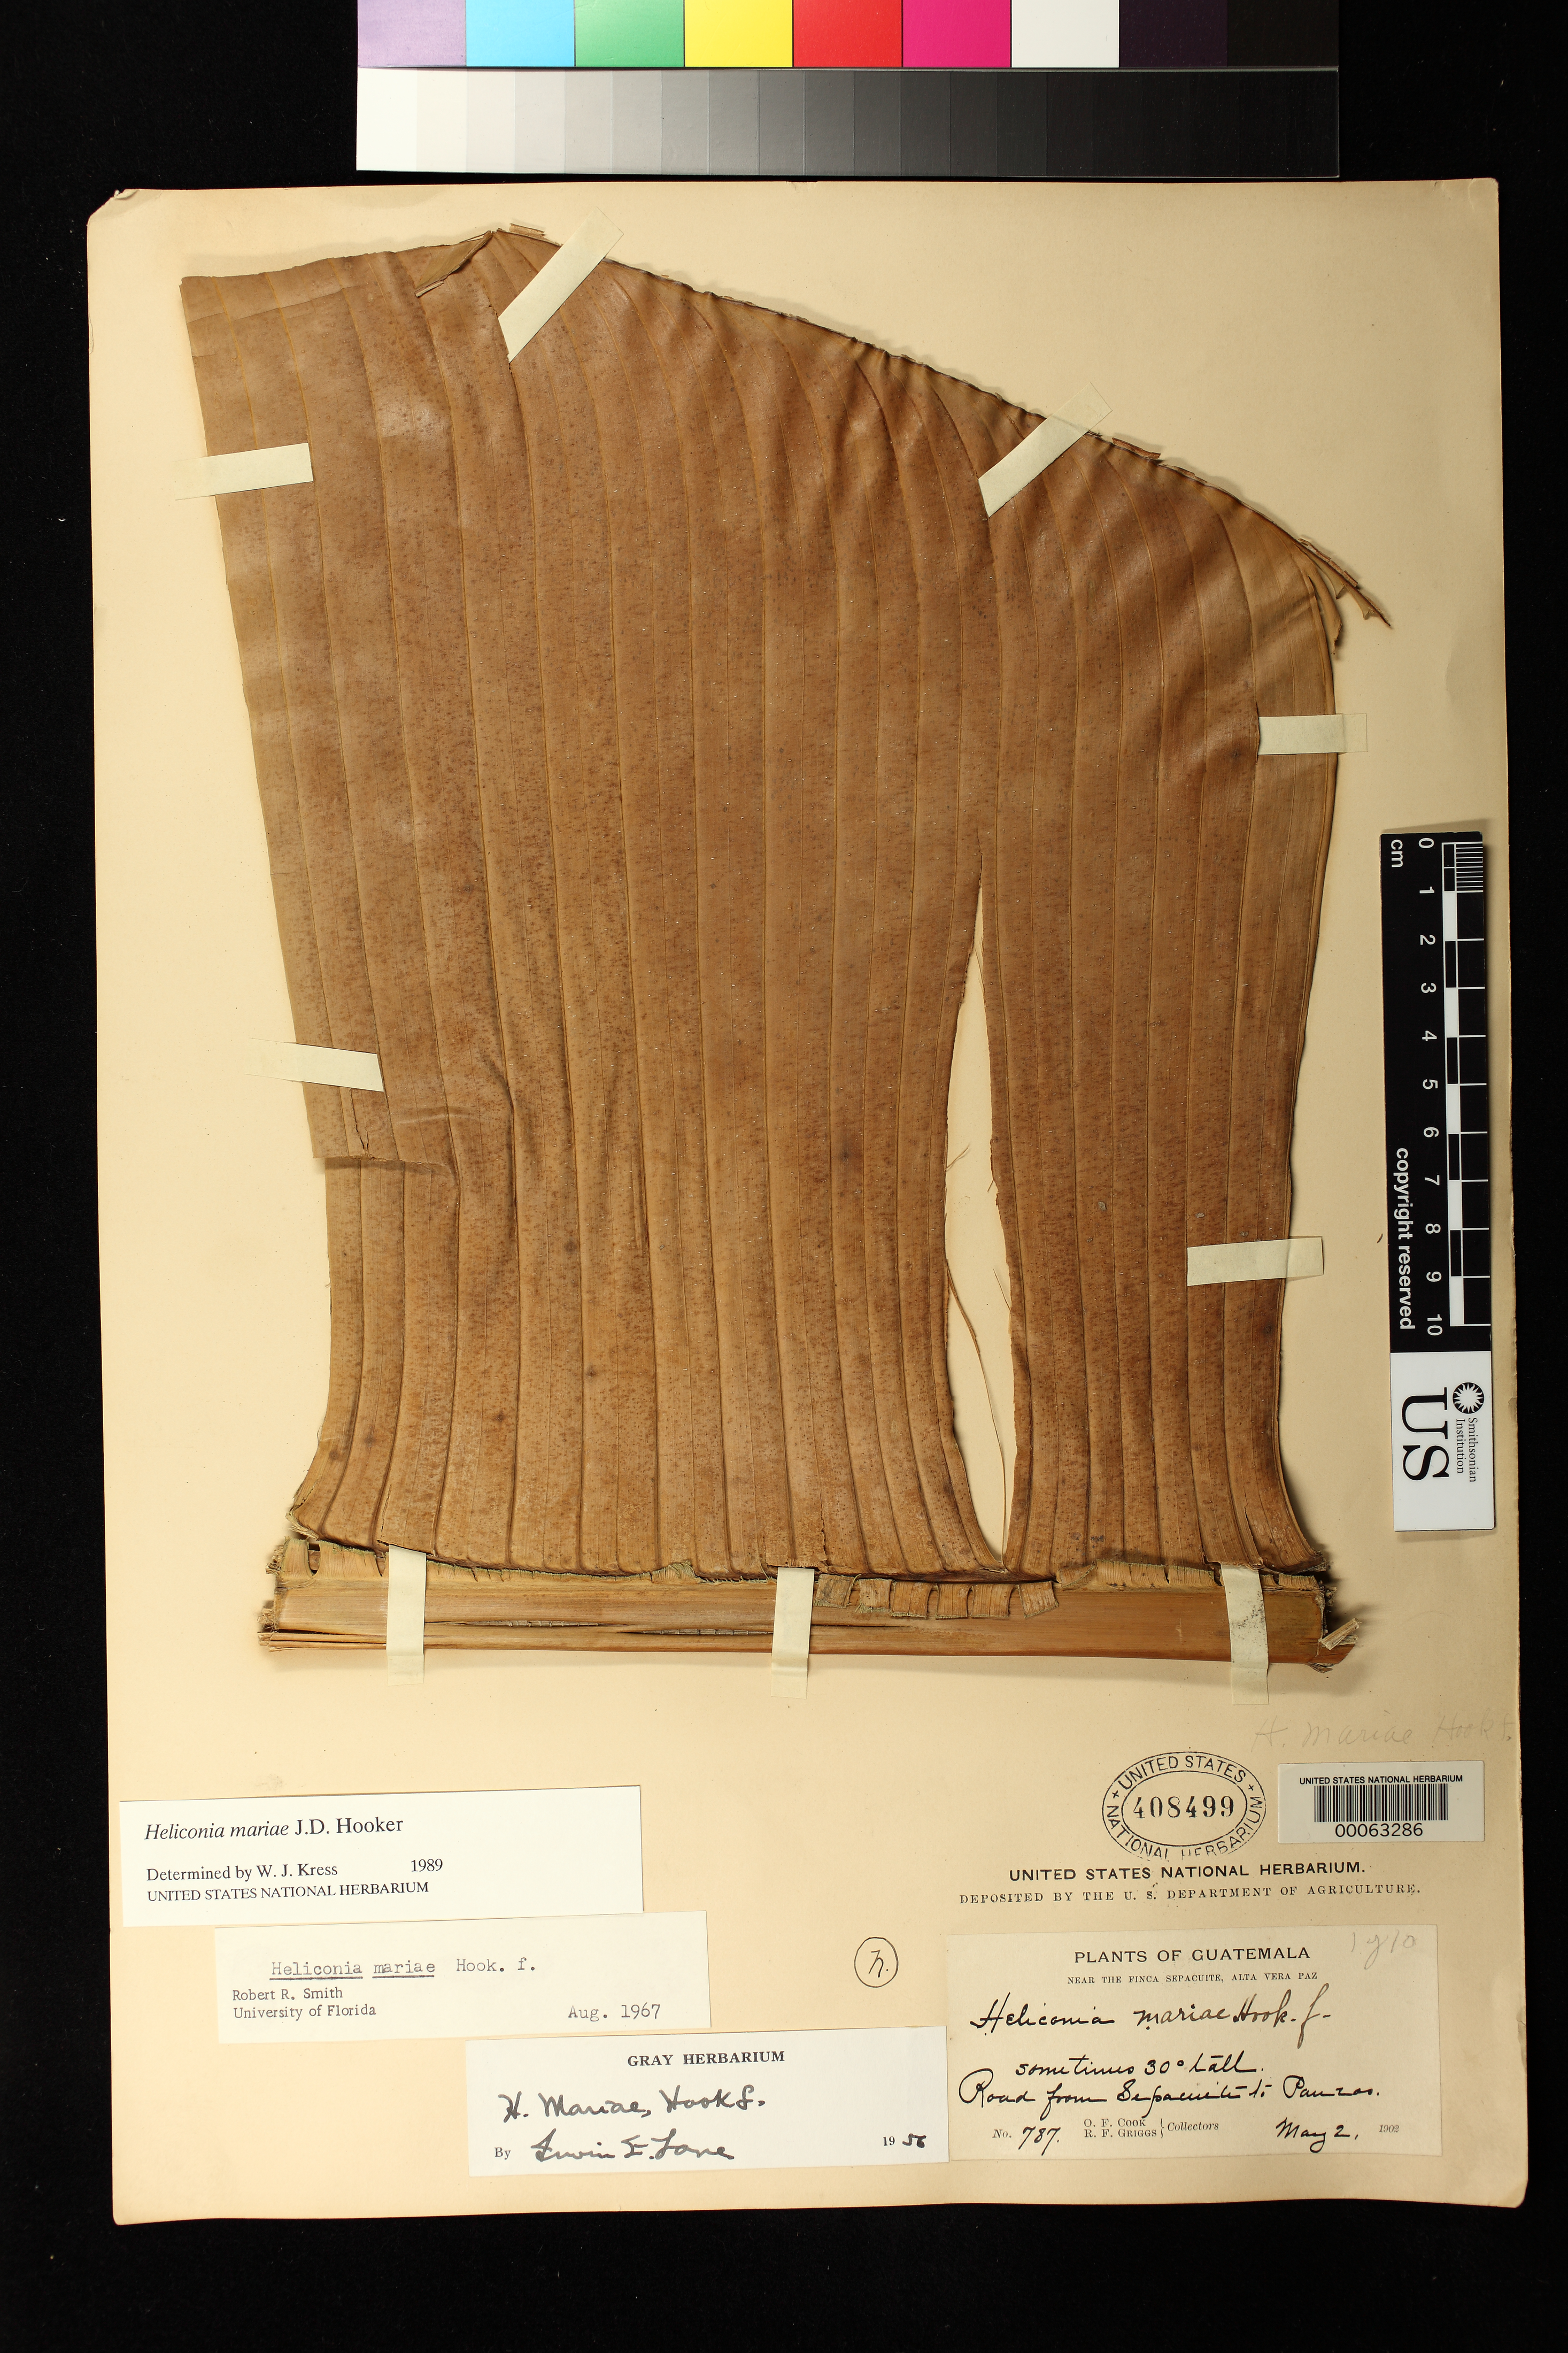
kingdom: Plantae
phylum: Tracheophyta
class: Liliopsida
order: Zingiberales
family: Heliconiaceae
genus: Heliconia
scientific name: Heliconia mariae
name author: Hook. f.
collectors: O. F. Cook & R. F. Griggs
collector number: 787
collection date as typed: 02 May 1902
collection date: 1902-05-02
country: Guatemala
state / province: Alta Verapaz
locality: Near the Finca Sepacuite; road from Sepacuite to Panzos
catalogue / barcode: US 408499